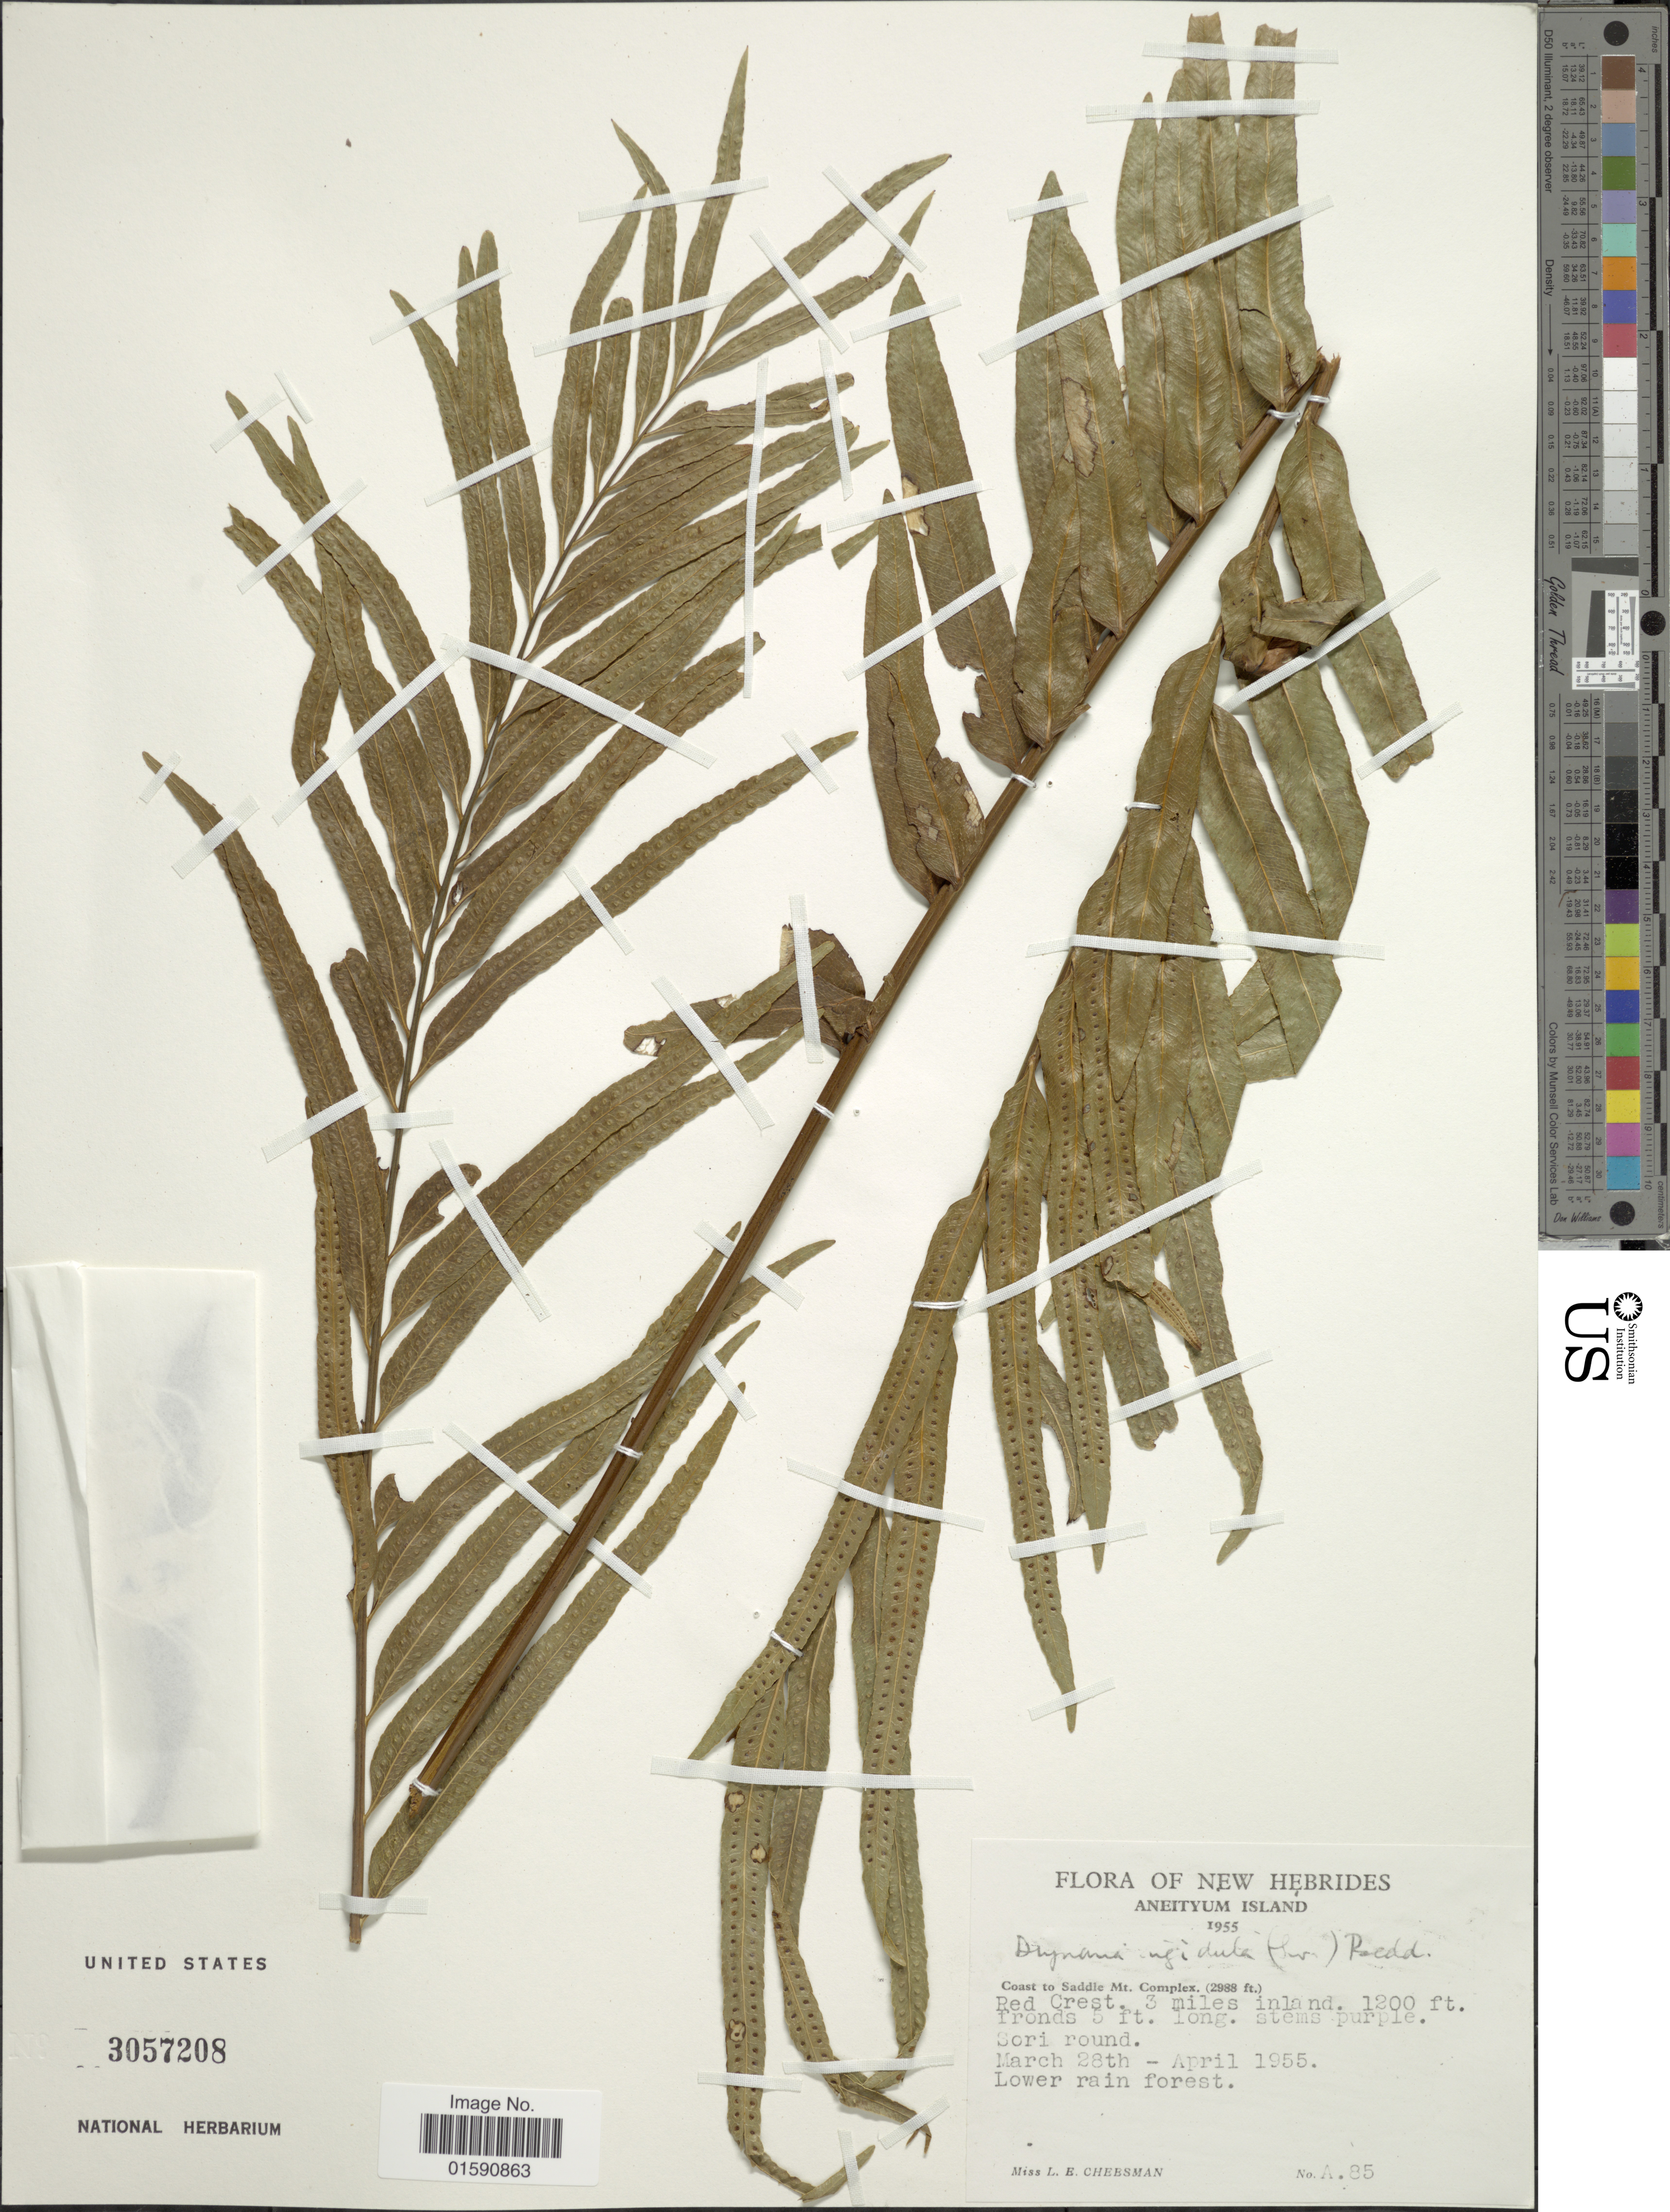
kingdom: Plantae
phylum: Tracheophyta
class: Polypodiopsida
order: Polypodiales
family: Polypodiaceae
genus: Drynaria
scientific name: Drynaria rigidula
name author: (Sw.) Bedd.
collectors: L. E. Cheesman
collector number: A85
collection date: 1955-03-28/1955-04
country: Vanuatu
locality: New Hebrides. Aneityum Island. Coast to saddle Mt. Complex. Red Crest, 3 miles inland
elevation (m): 366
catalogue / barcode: US 3057208